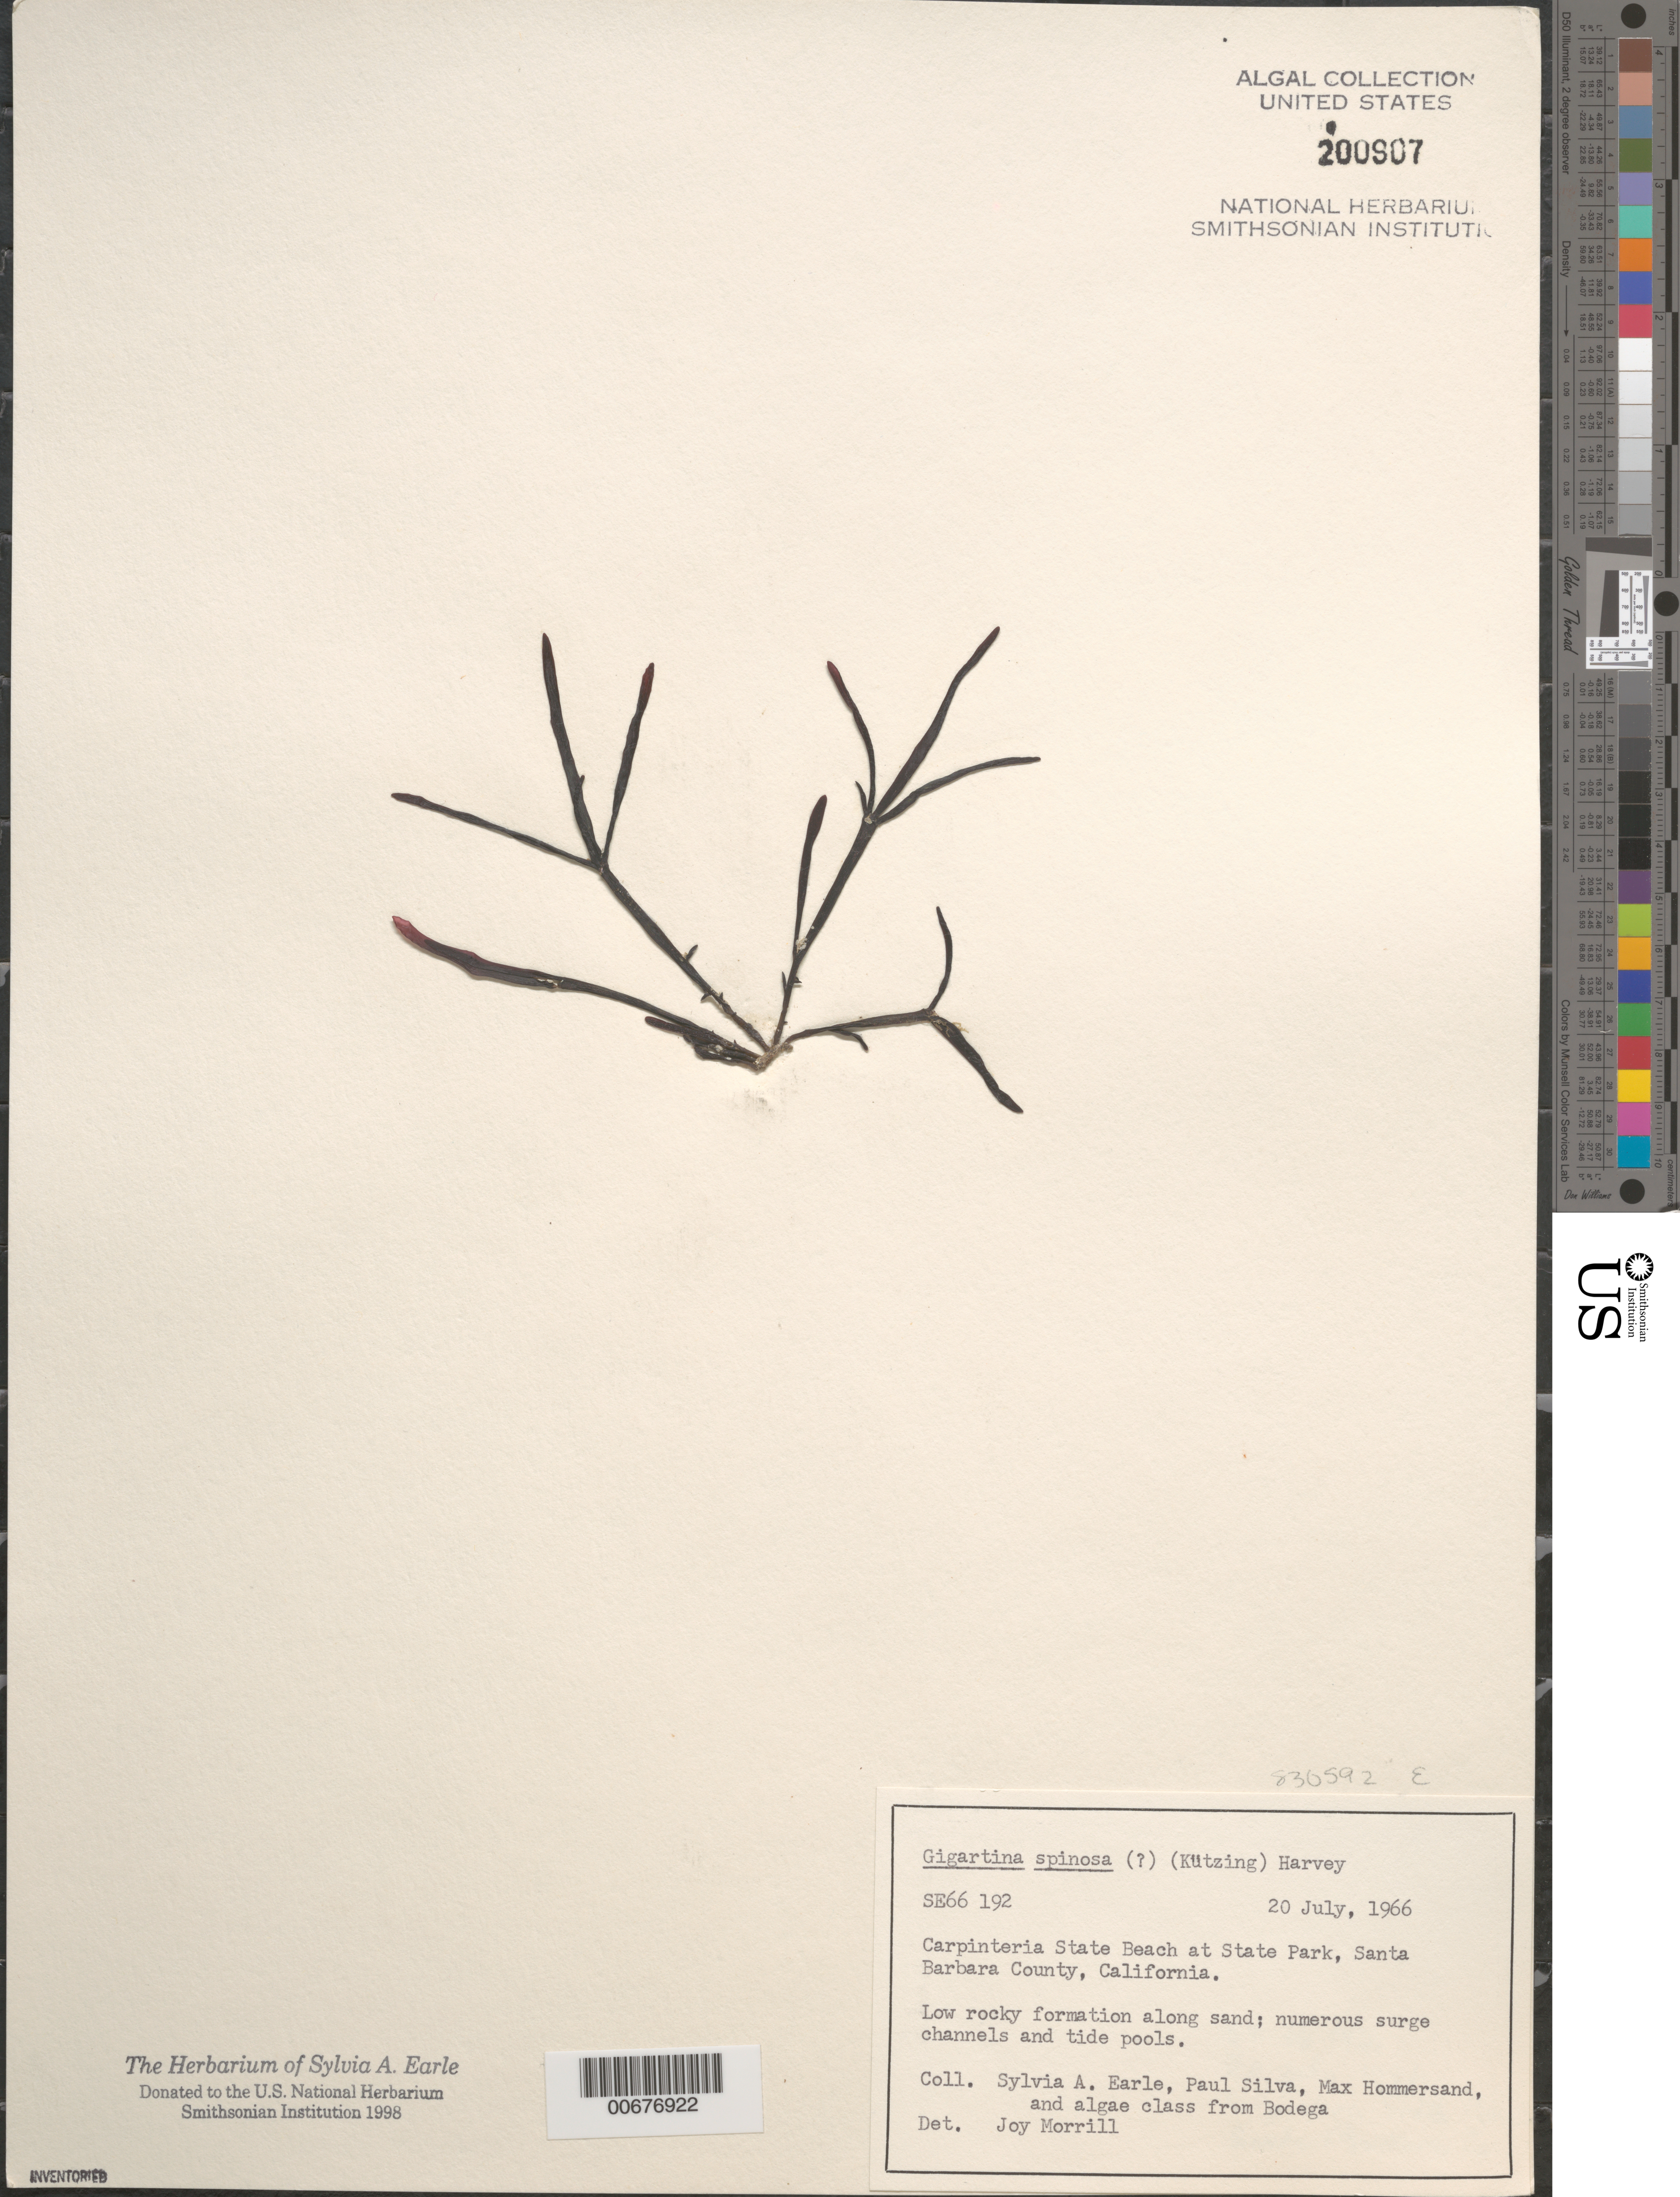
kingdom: Plantae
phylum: Rhodophyta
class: Florideophyceae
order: Gigartinales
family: Gigartinaceae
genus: Chondracanthus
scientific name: Chondracanthus spinosus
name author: (Kütz.) Guiry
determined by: Algae name updating Project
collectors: S. A. Earle, P. C. Silva, M. H. Hommersand & Bodega Algae Class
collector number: SE 66192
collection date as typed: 20 Jul 1966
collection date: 1966-07-20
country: United States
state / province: California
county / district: Santa Barbara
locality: Carpinteria State Beach, State Park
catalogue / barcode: US 200907